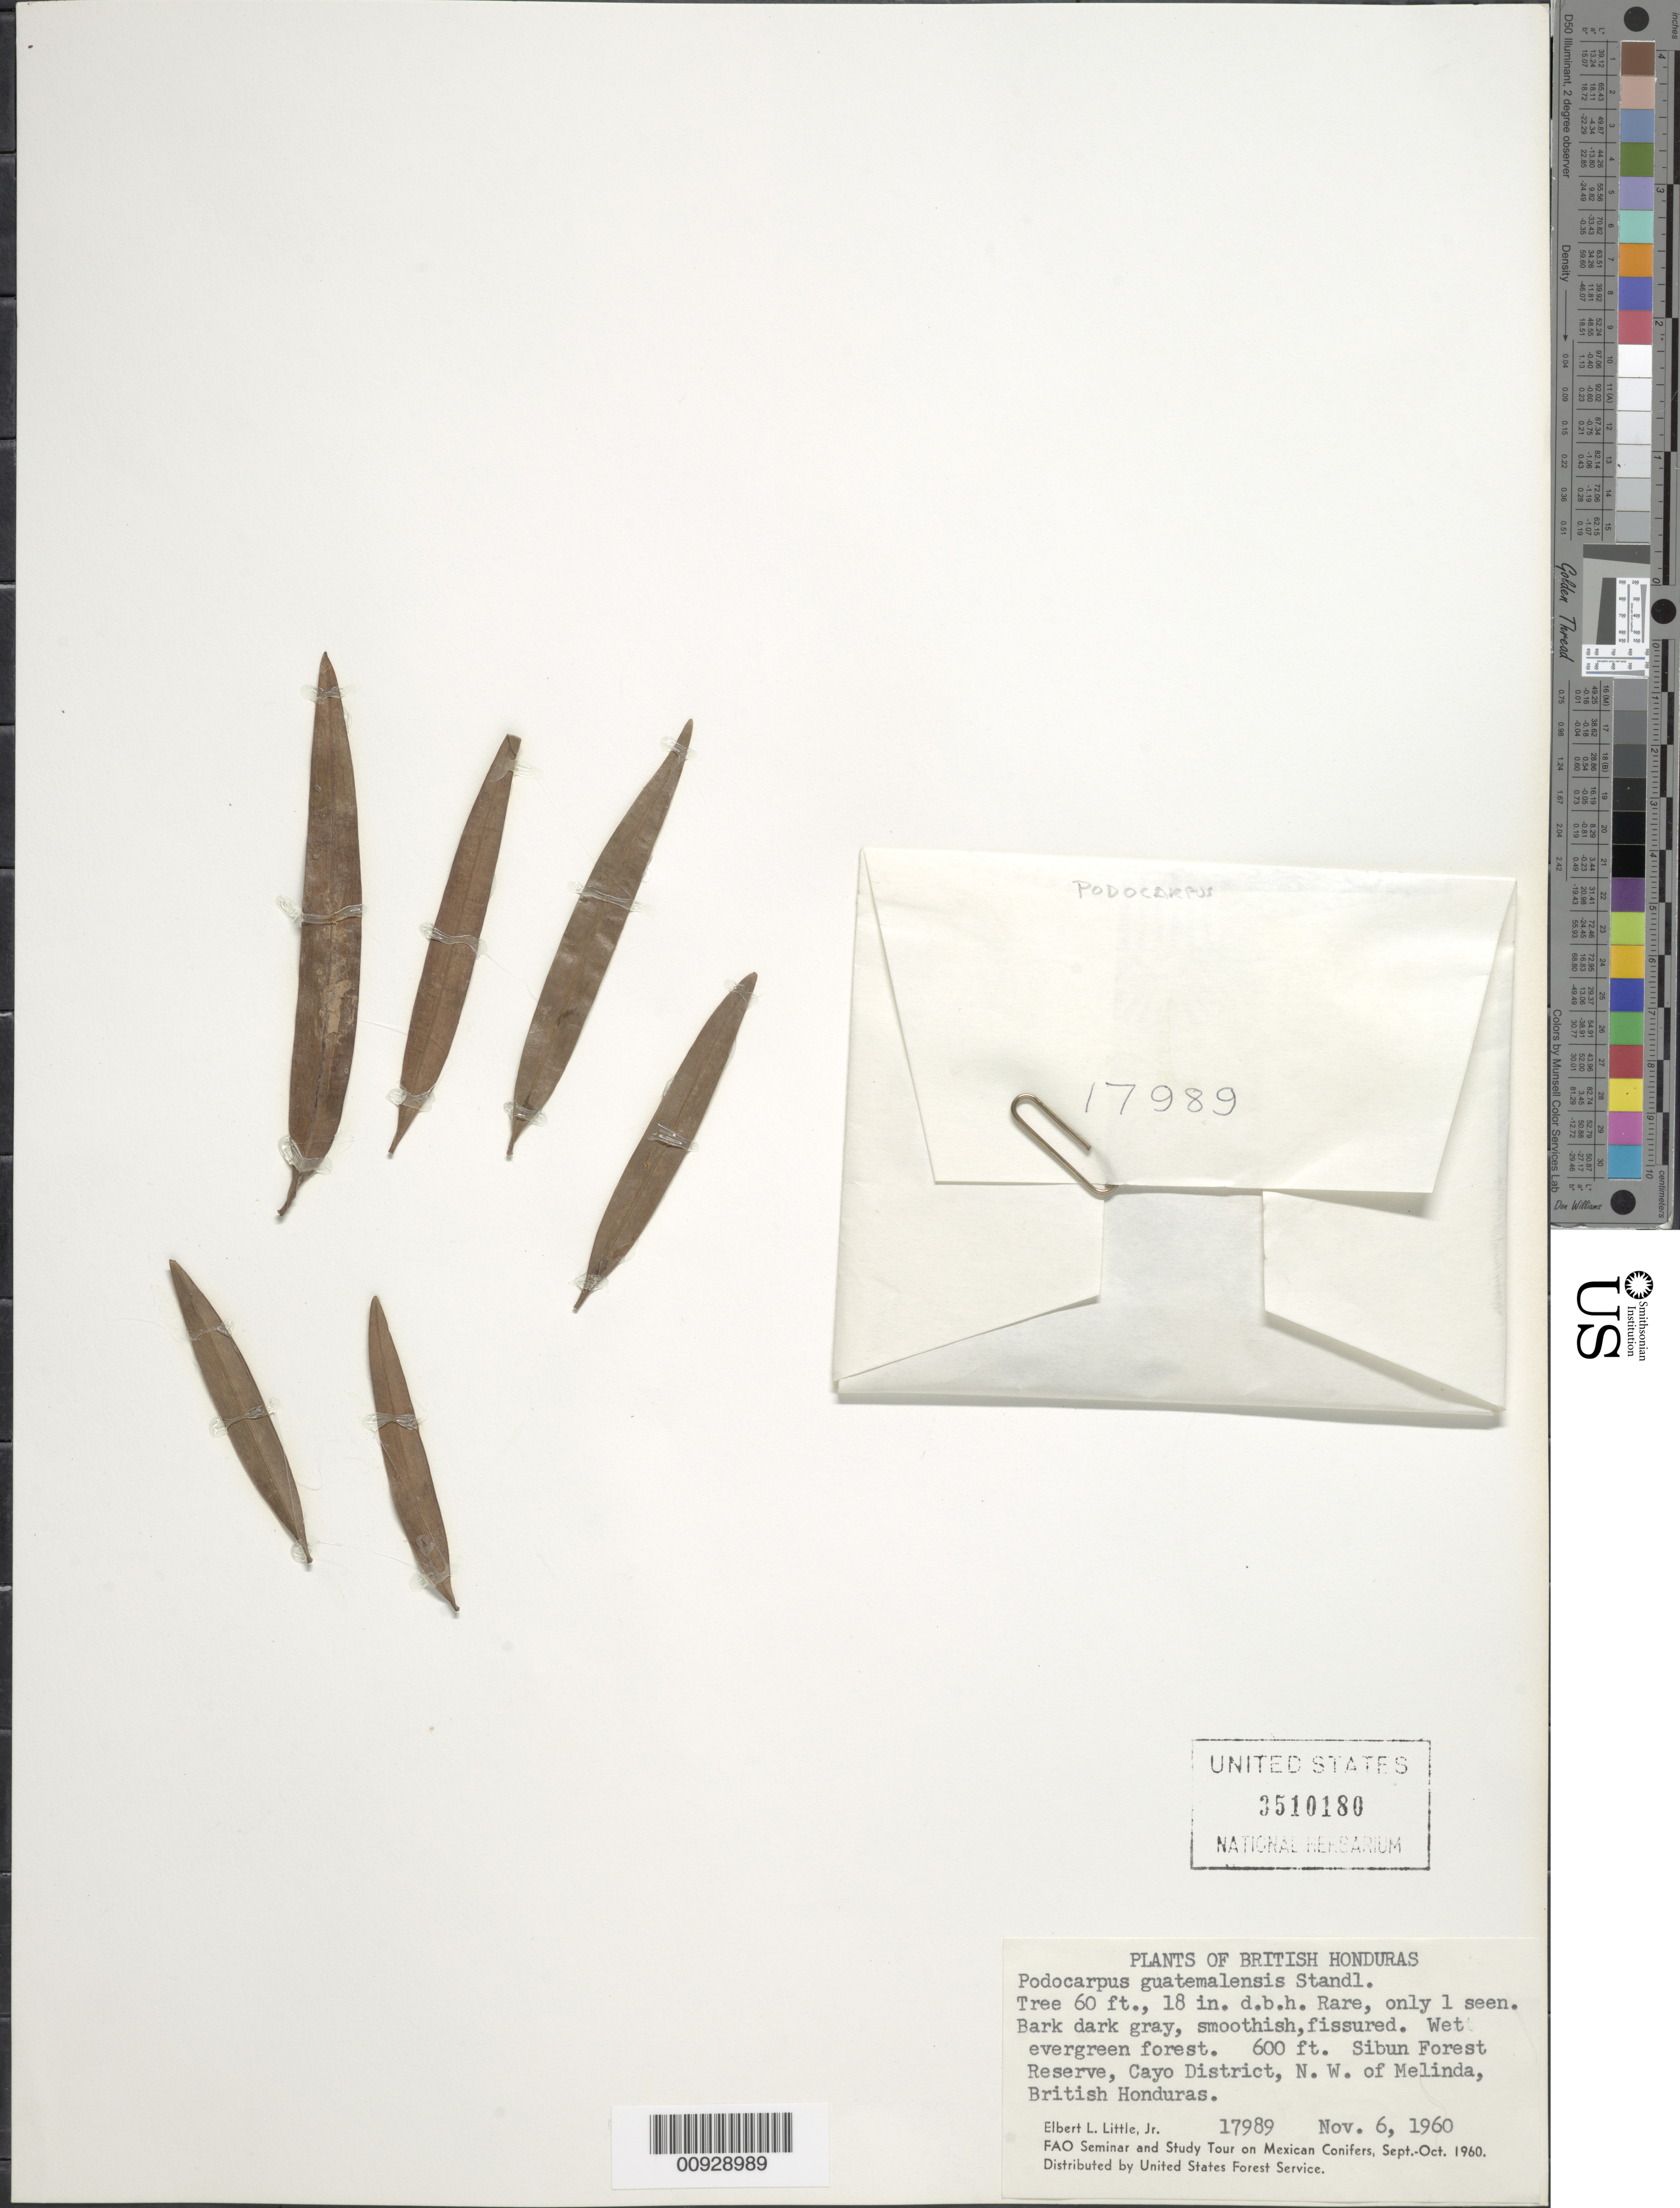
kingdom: Plantae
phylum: Tracheophyta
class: Pinopsida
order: Pinales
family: Podocarpaceae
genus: Podocarpus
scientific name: Podocarpus guatemalensis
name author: Standl.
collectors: E. L. Little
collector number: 17989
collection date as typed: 06 Nov 1960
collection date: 1960-11-06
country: Belize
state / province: Cayo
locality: Sibun Forest Reserve, Cayo District, NW of Melinda, British Honduras.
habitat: Wet evergreen forest.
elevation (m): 183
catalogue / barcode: US 3510180